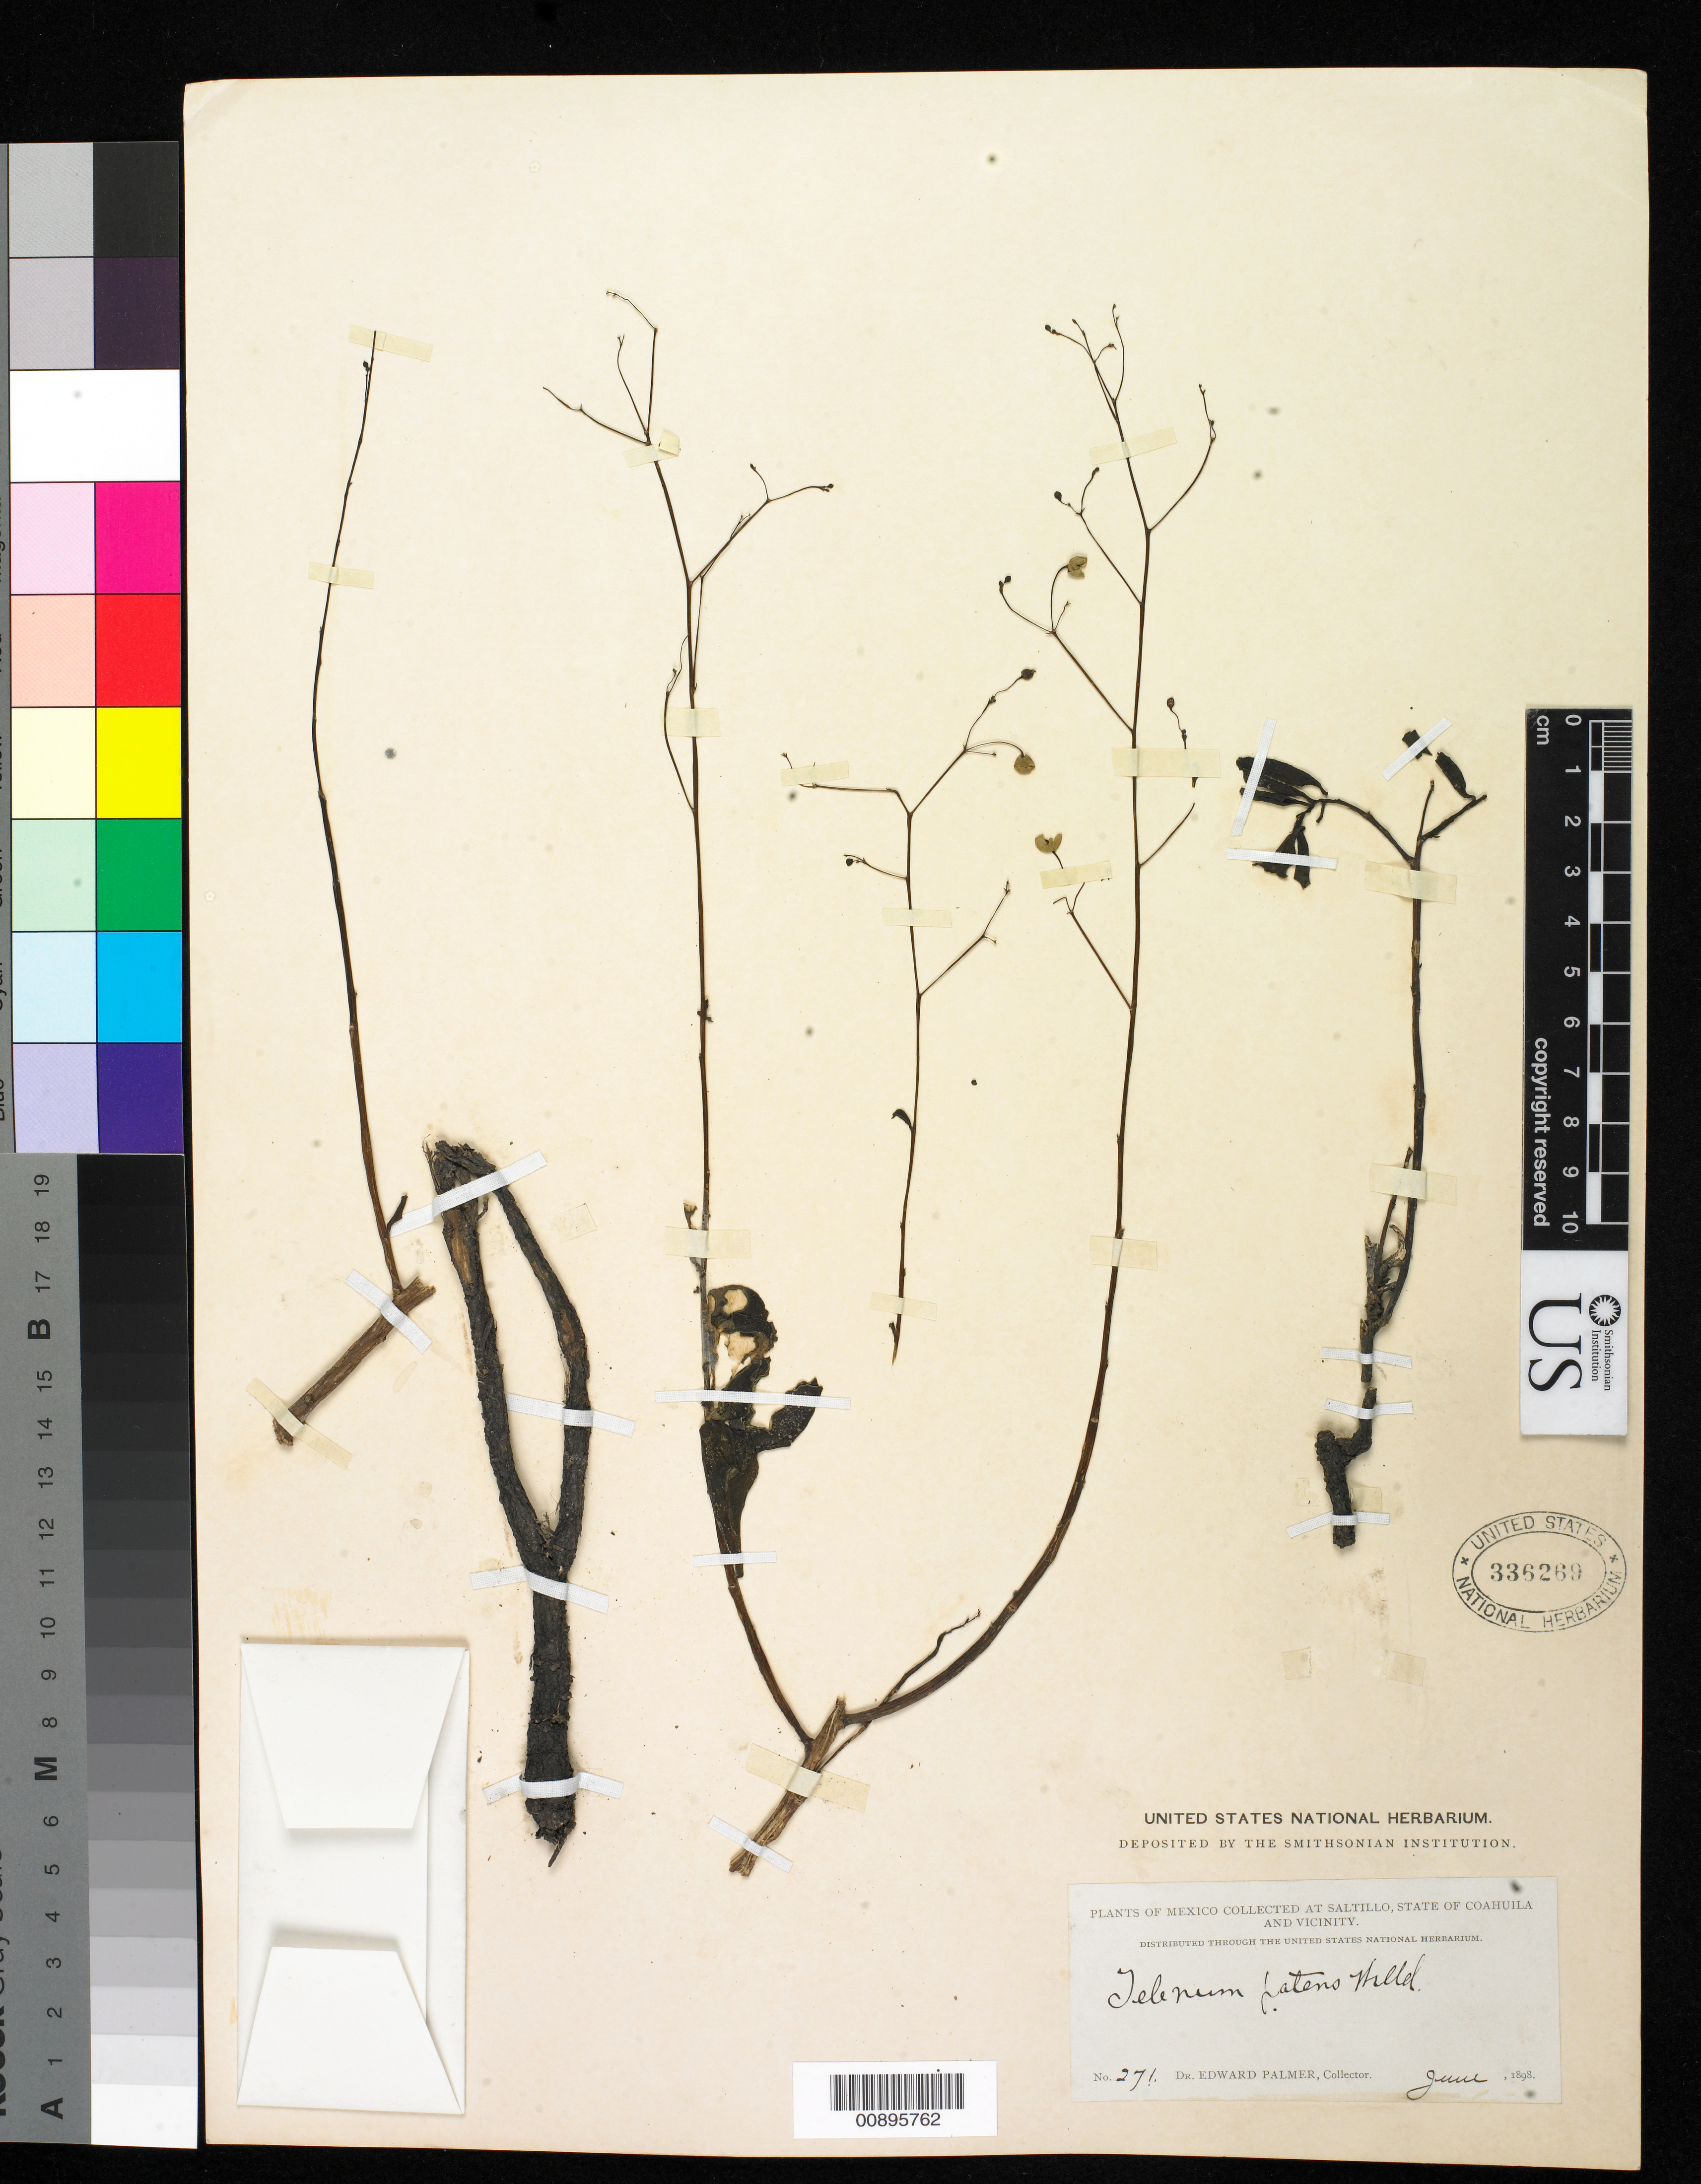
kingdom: Plantae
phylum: Tracheophyta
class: Magnoliopsida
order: Caryophyllales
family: Talinaceae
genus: Talinum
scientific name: Talinum patens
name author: (L.) Willd.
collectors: E. Palmer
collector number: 271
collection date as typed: Jun 1898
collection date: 1898-06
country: Mexico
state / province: Coahuila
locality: Saltillo, Coahuila and vicinity.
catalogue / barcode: US 336269